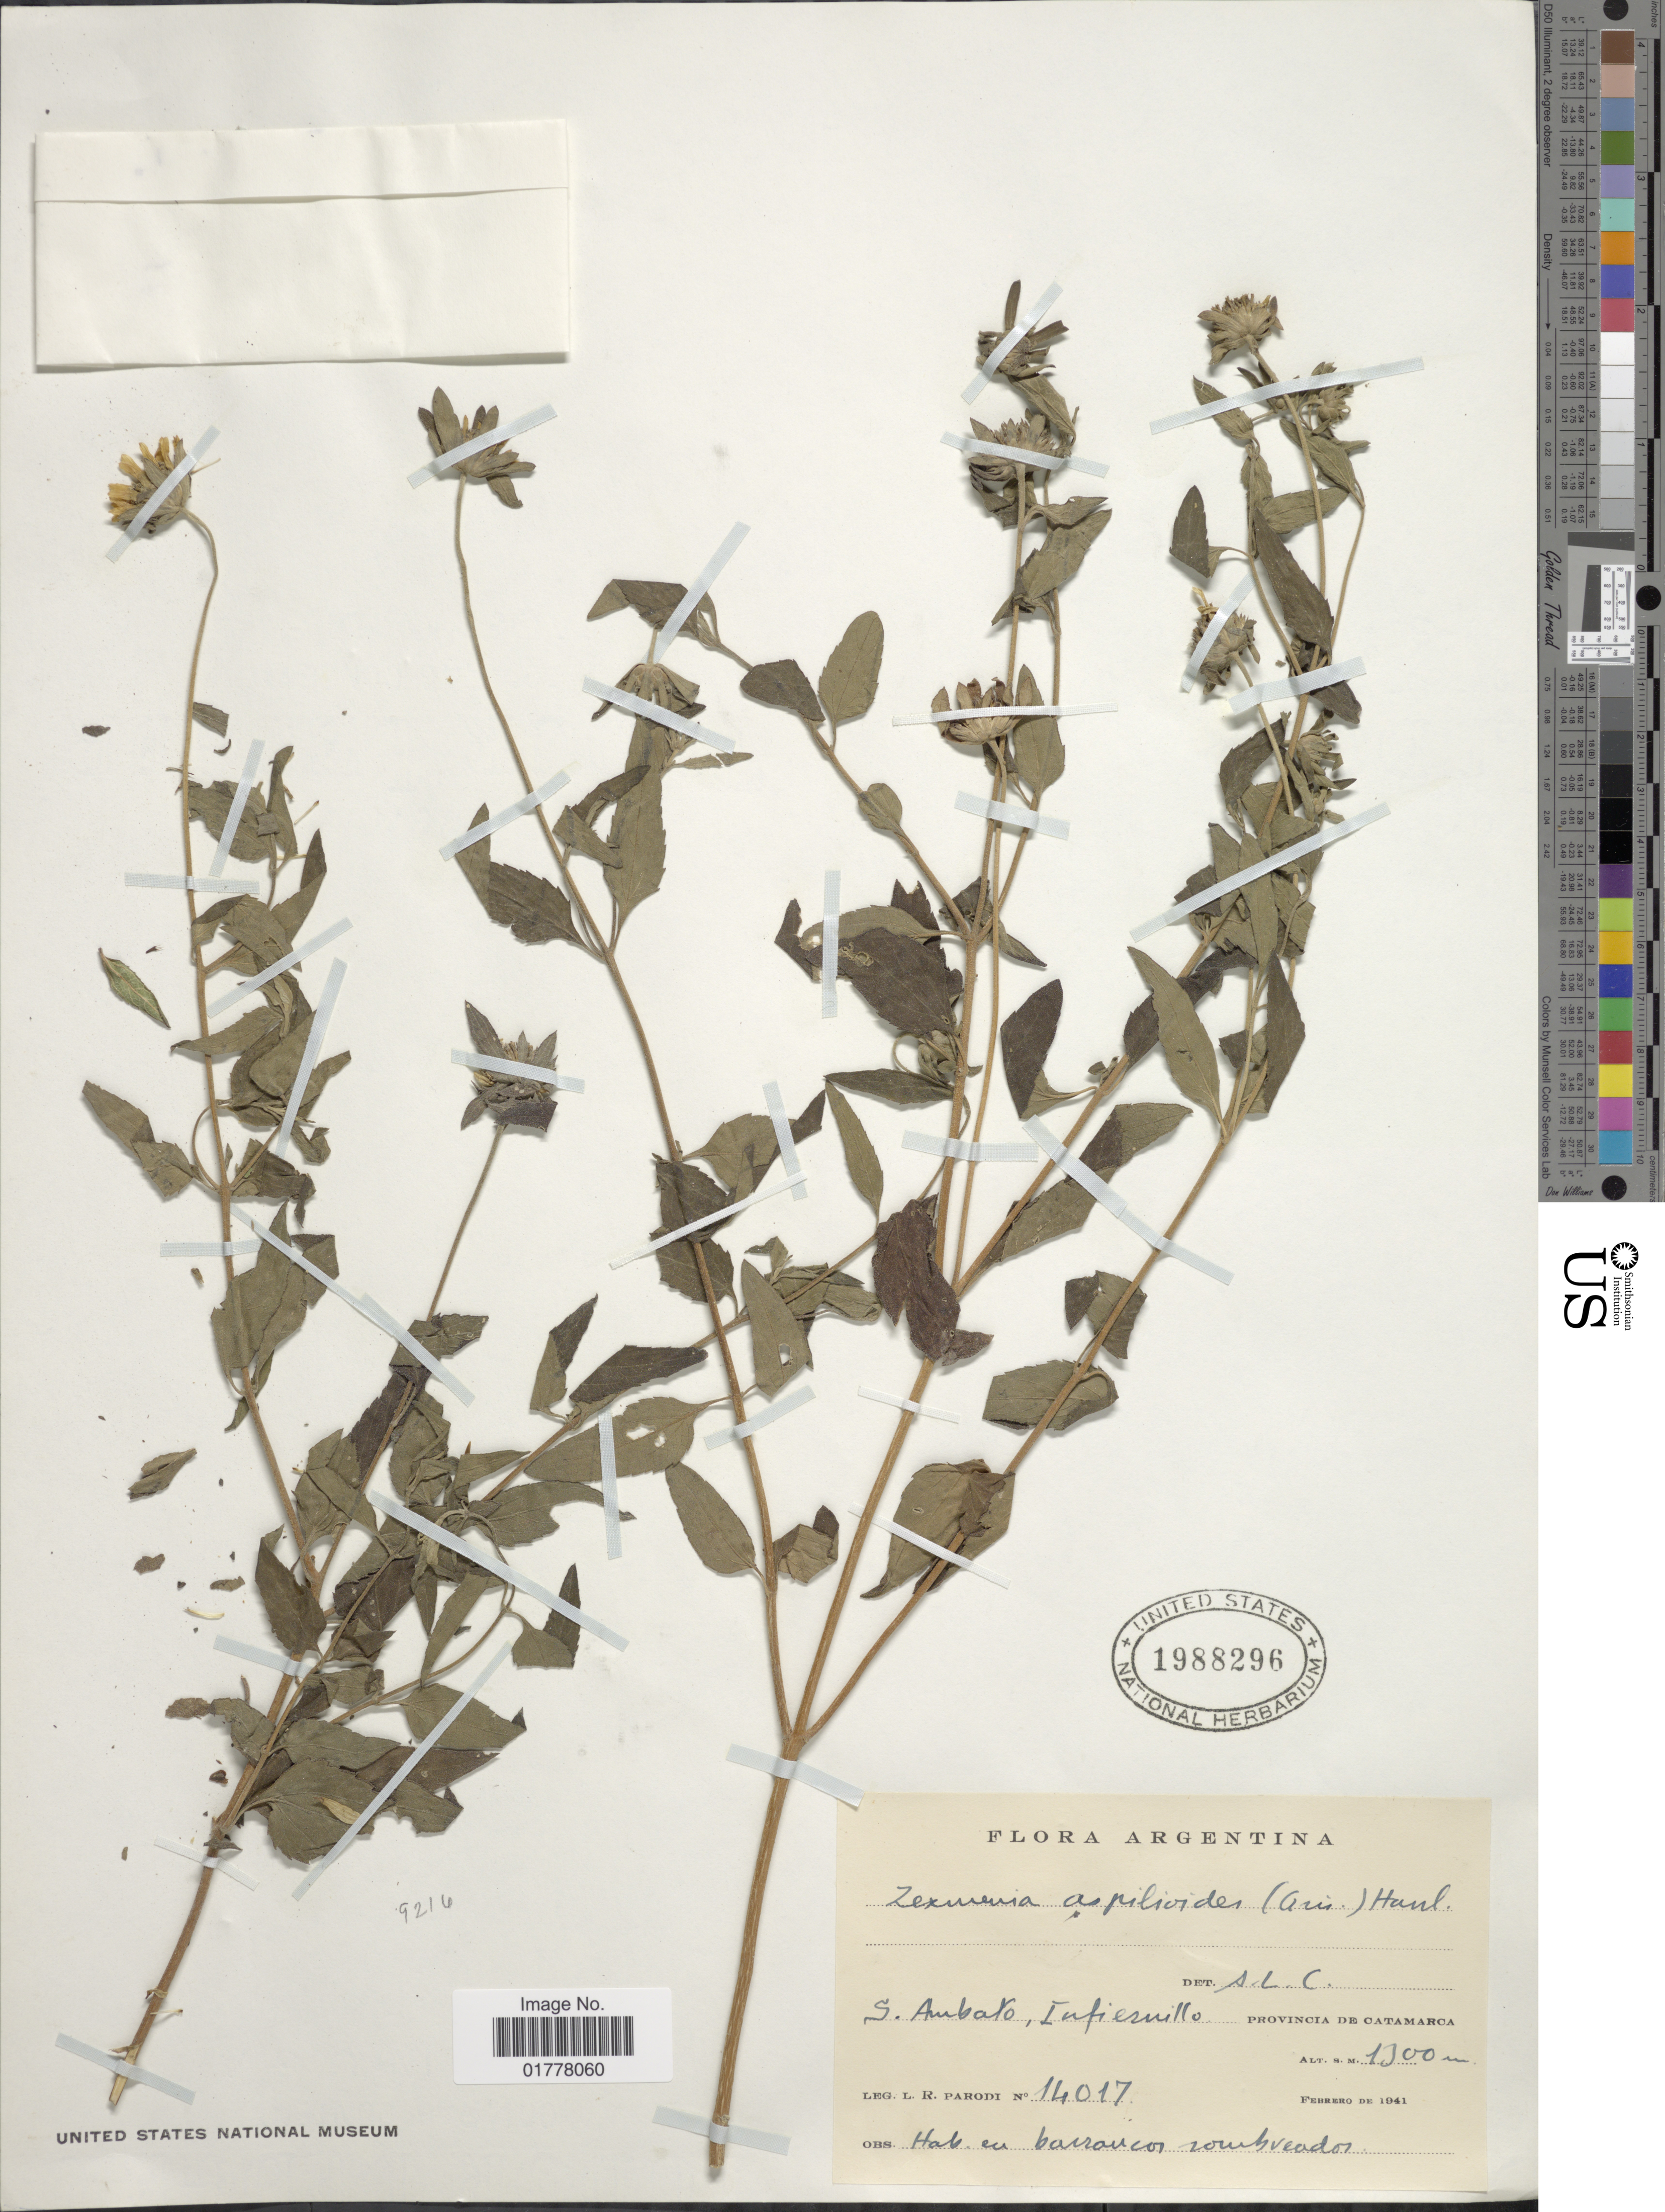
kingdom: Plantae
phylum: Tracheophyta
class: Magnoliopsida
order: Asterales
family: Asteraceae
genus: Angelphytum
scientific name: Angelphytum aspilioides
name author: (Griseb.) H. Rob.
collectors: L. R. Parodi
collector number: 14017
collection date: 1941-02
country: Argentina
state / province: Catamarca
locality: S. Ambato, Infiernillo, Provincia de Catamarca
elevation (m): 1300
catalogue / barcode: US 1988296